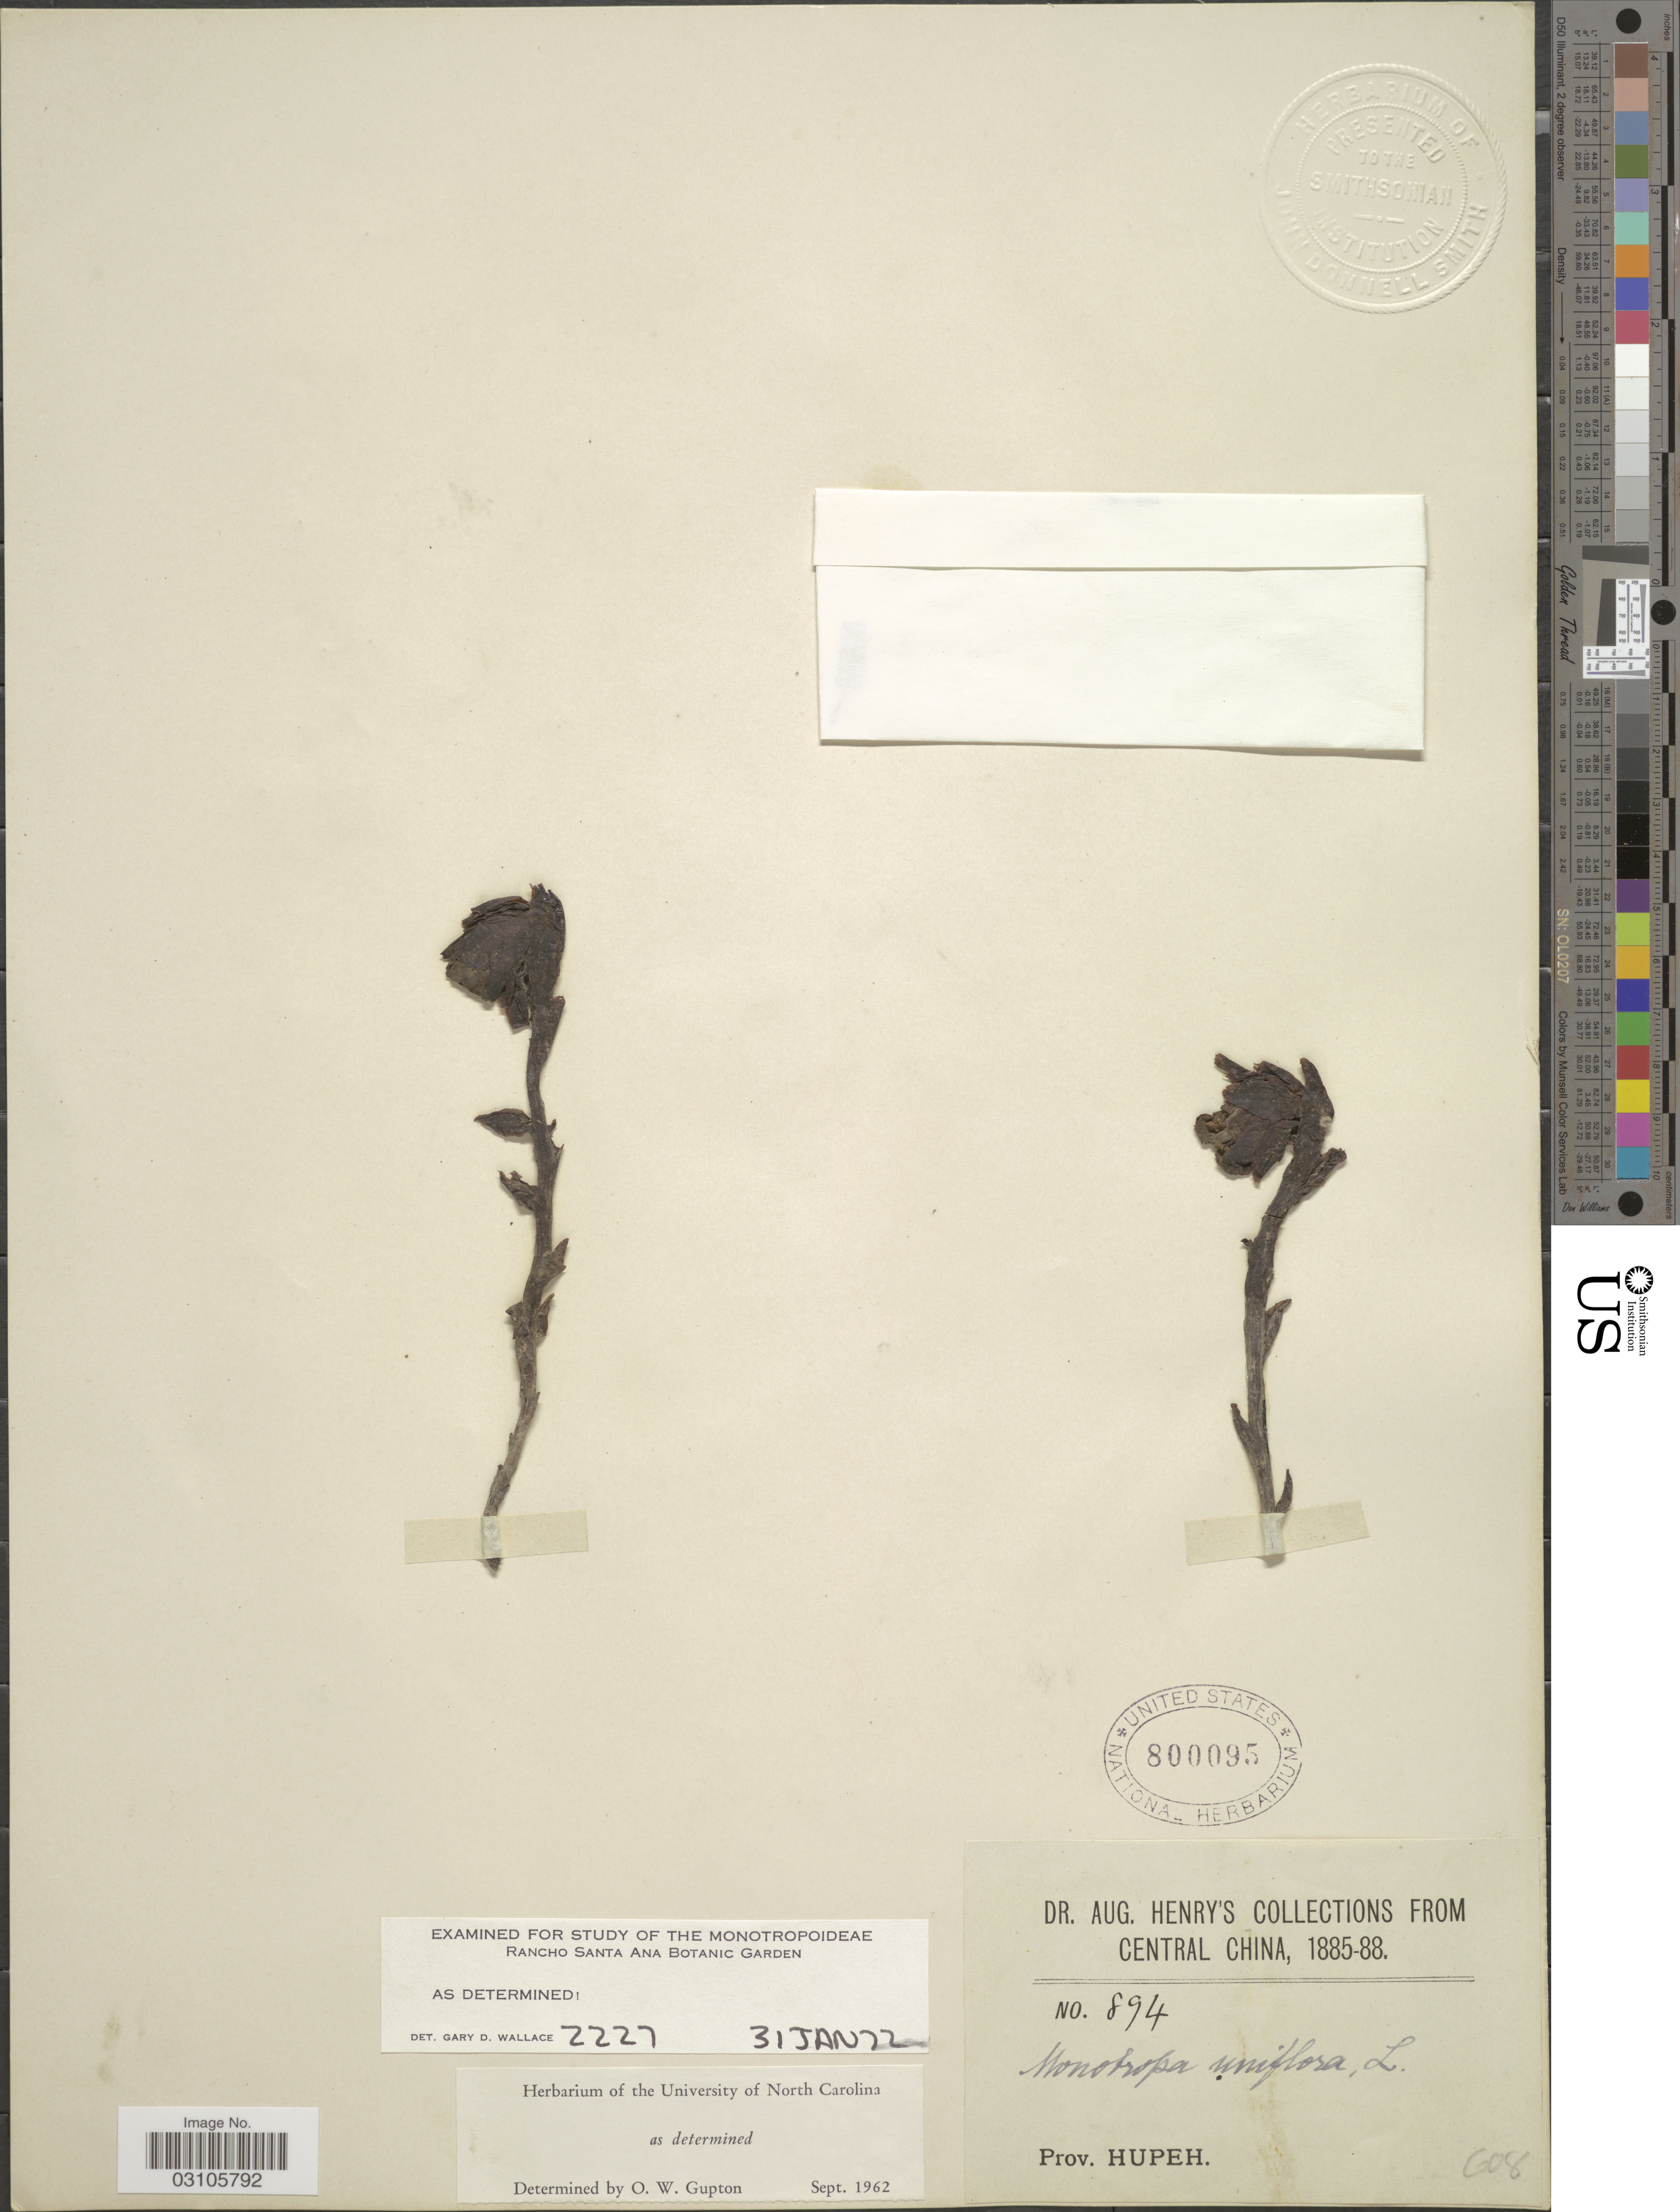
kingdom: Plantae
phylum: Tracheophyta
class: Magnoliopsida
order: Ericales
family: Ericaceae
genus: Monotropa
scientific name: Monotropa uniflora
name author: L.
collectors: A. Henry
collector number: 894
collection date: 1885/1888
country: China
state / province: Hubei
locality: Central China. Prov. Hupeh.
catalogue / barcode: US 800095